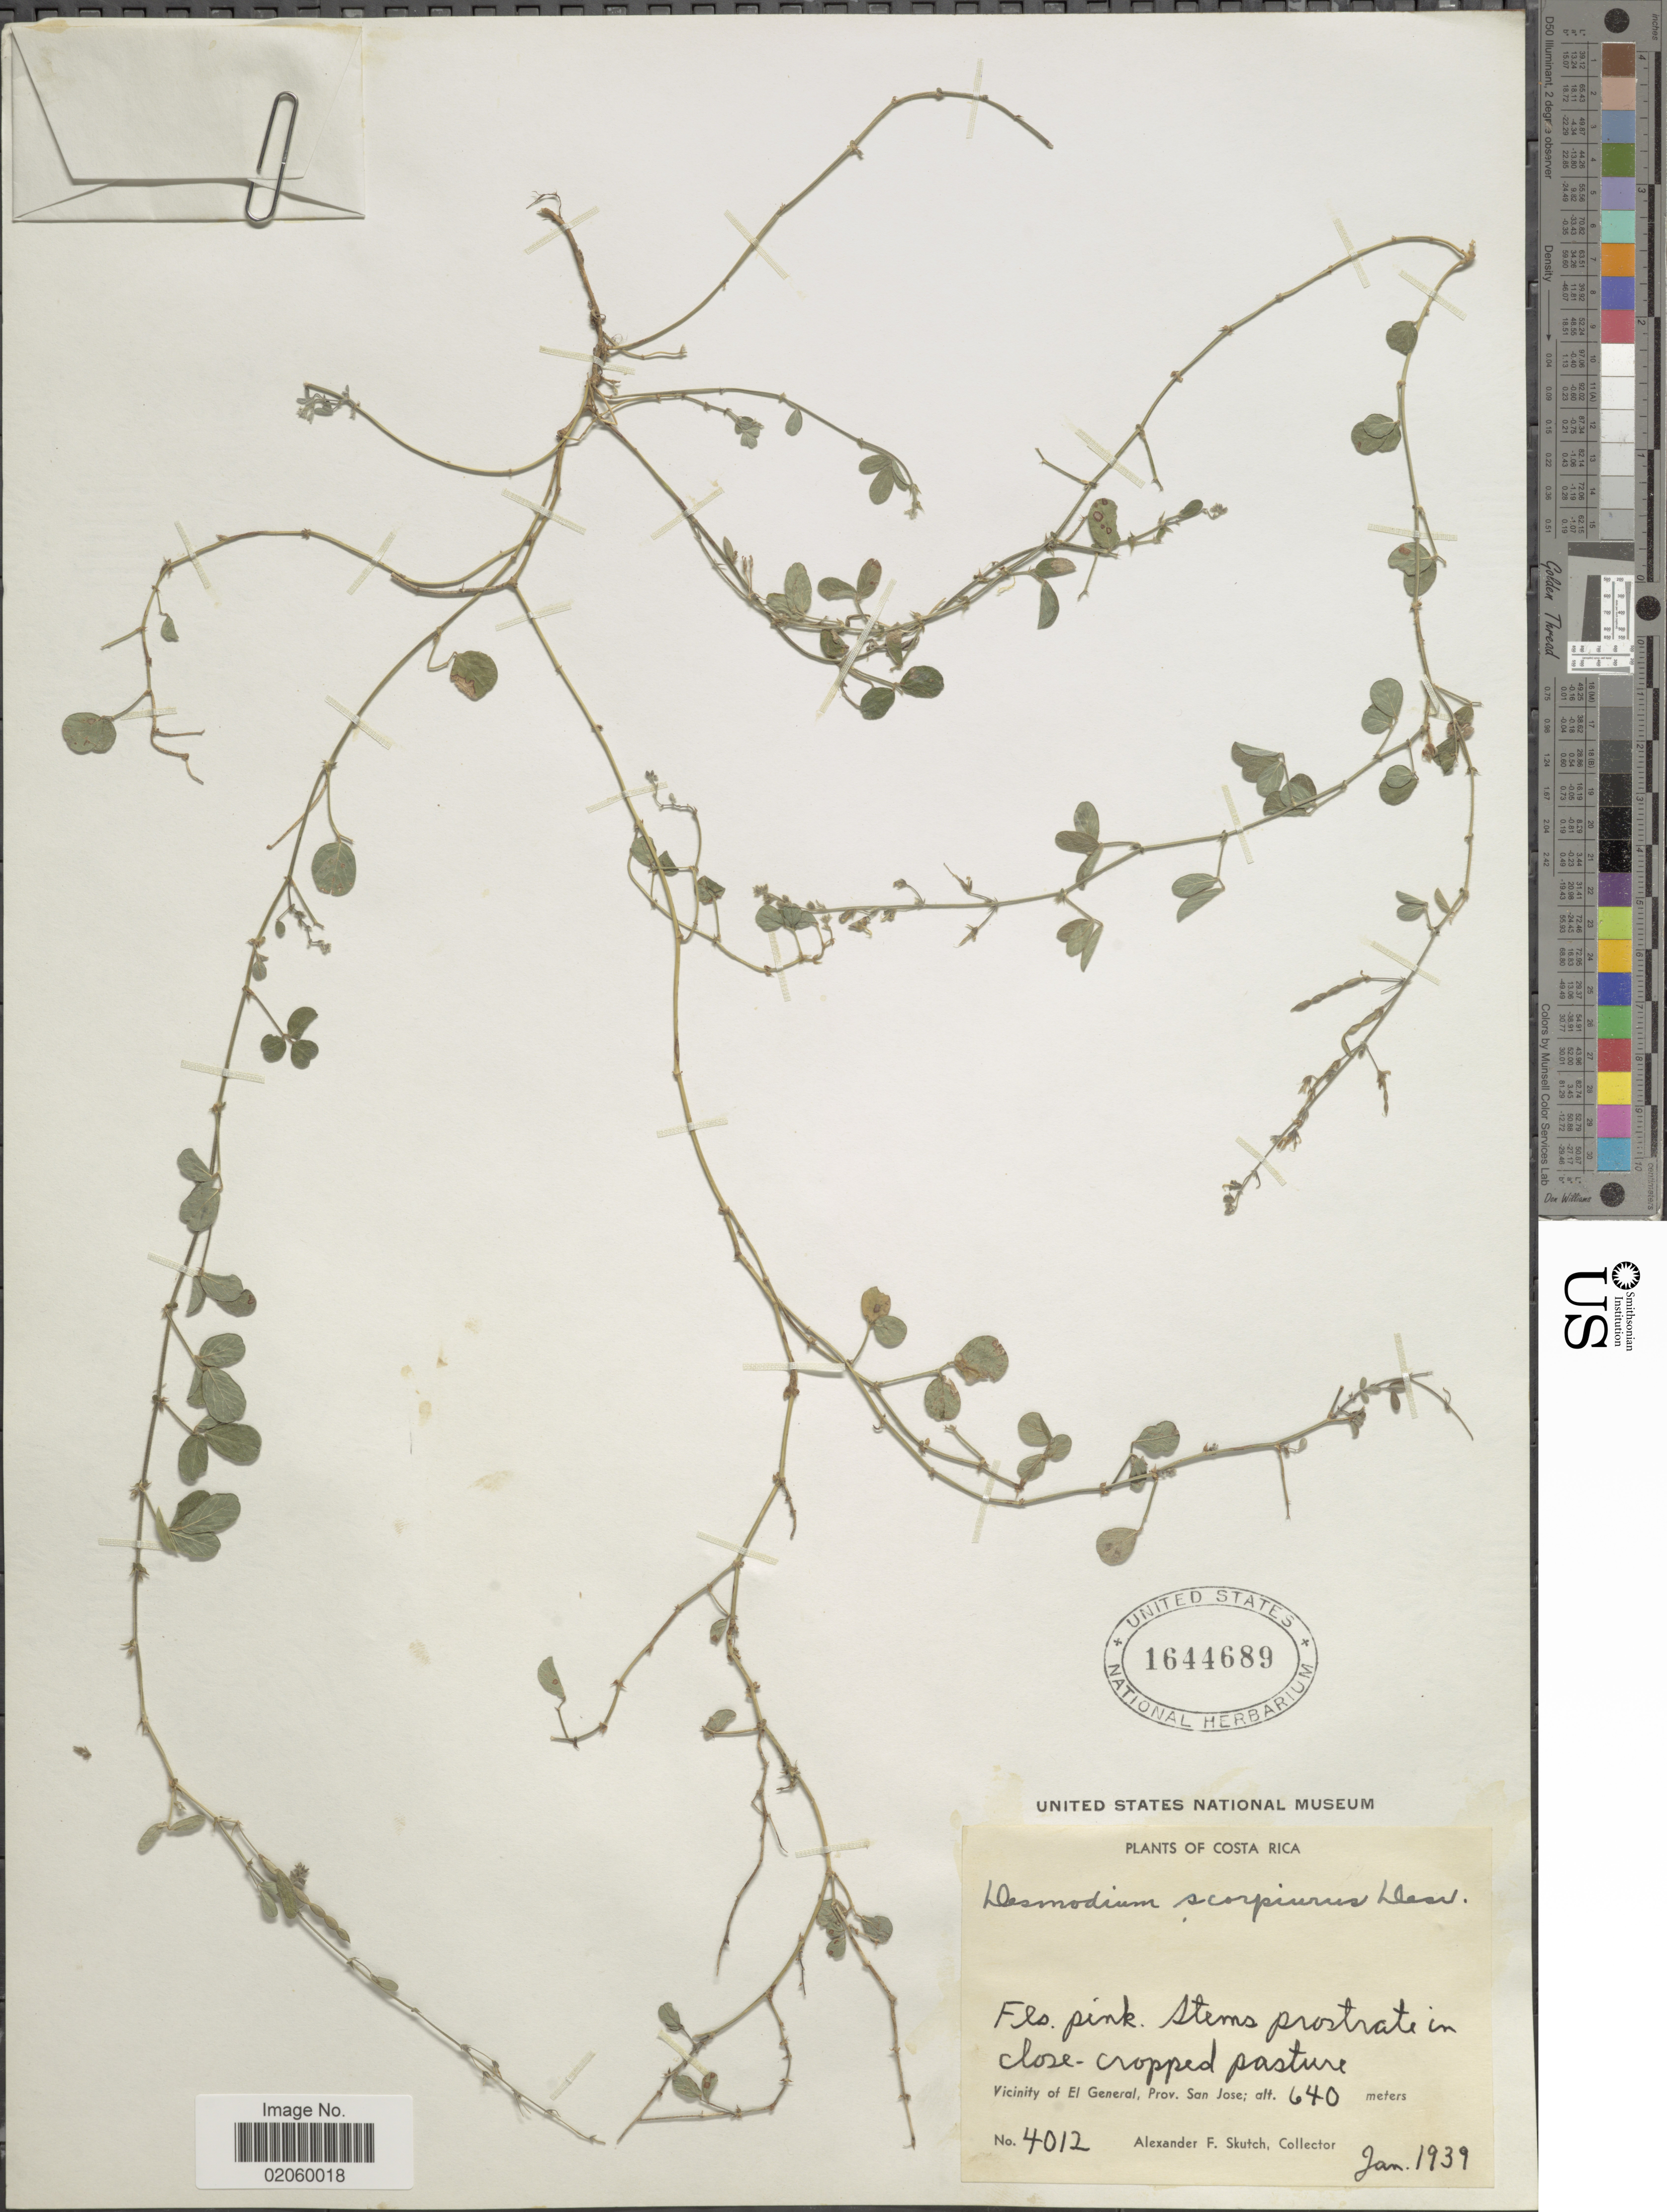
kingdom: Plantae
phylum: Tracheophyta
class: Magnoliopsida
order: Fabales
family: Fabaceae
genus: Desmodium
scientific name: Desmodium scorpiurus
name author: (Sw.) Desv. ex DC.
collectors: A. F. Skutch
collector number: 4012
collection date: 1939-01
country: Costa Rica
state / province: San José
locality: Vicinity of El General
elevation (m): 640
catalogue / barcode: US 1644689